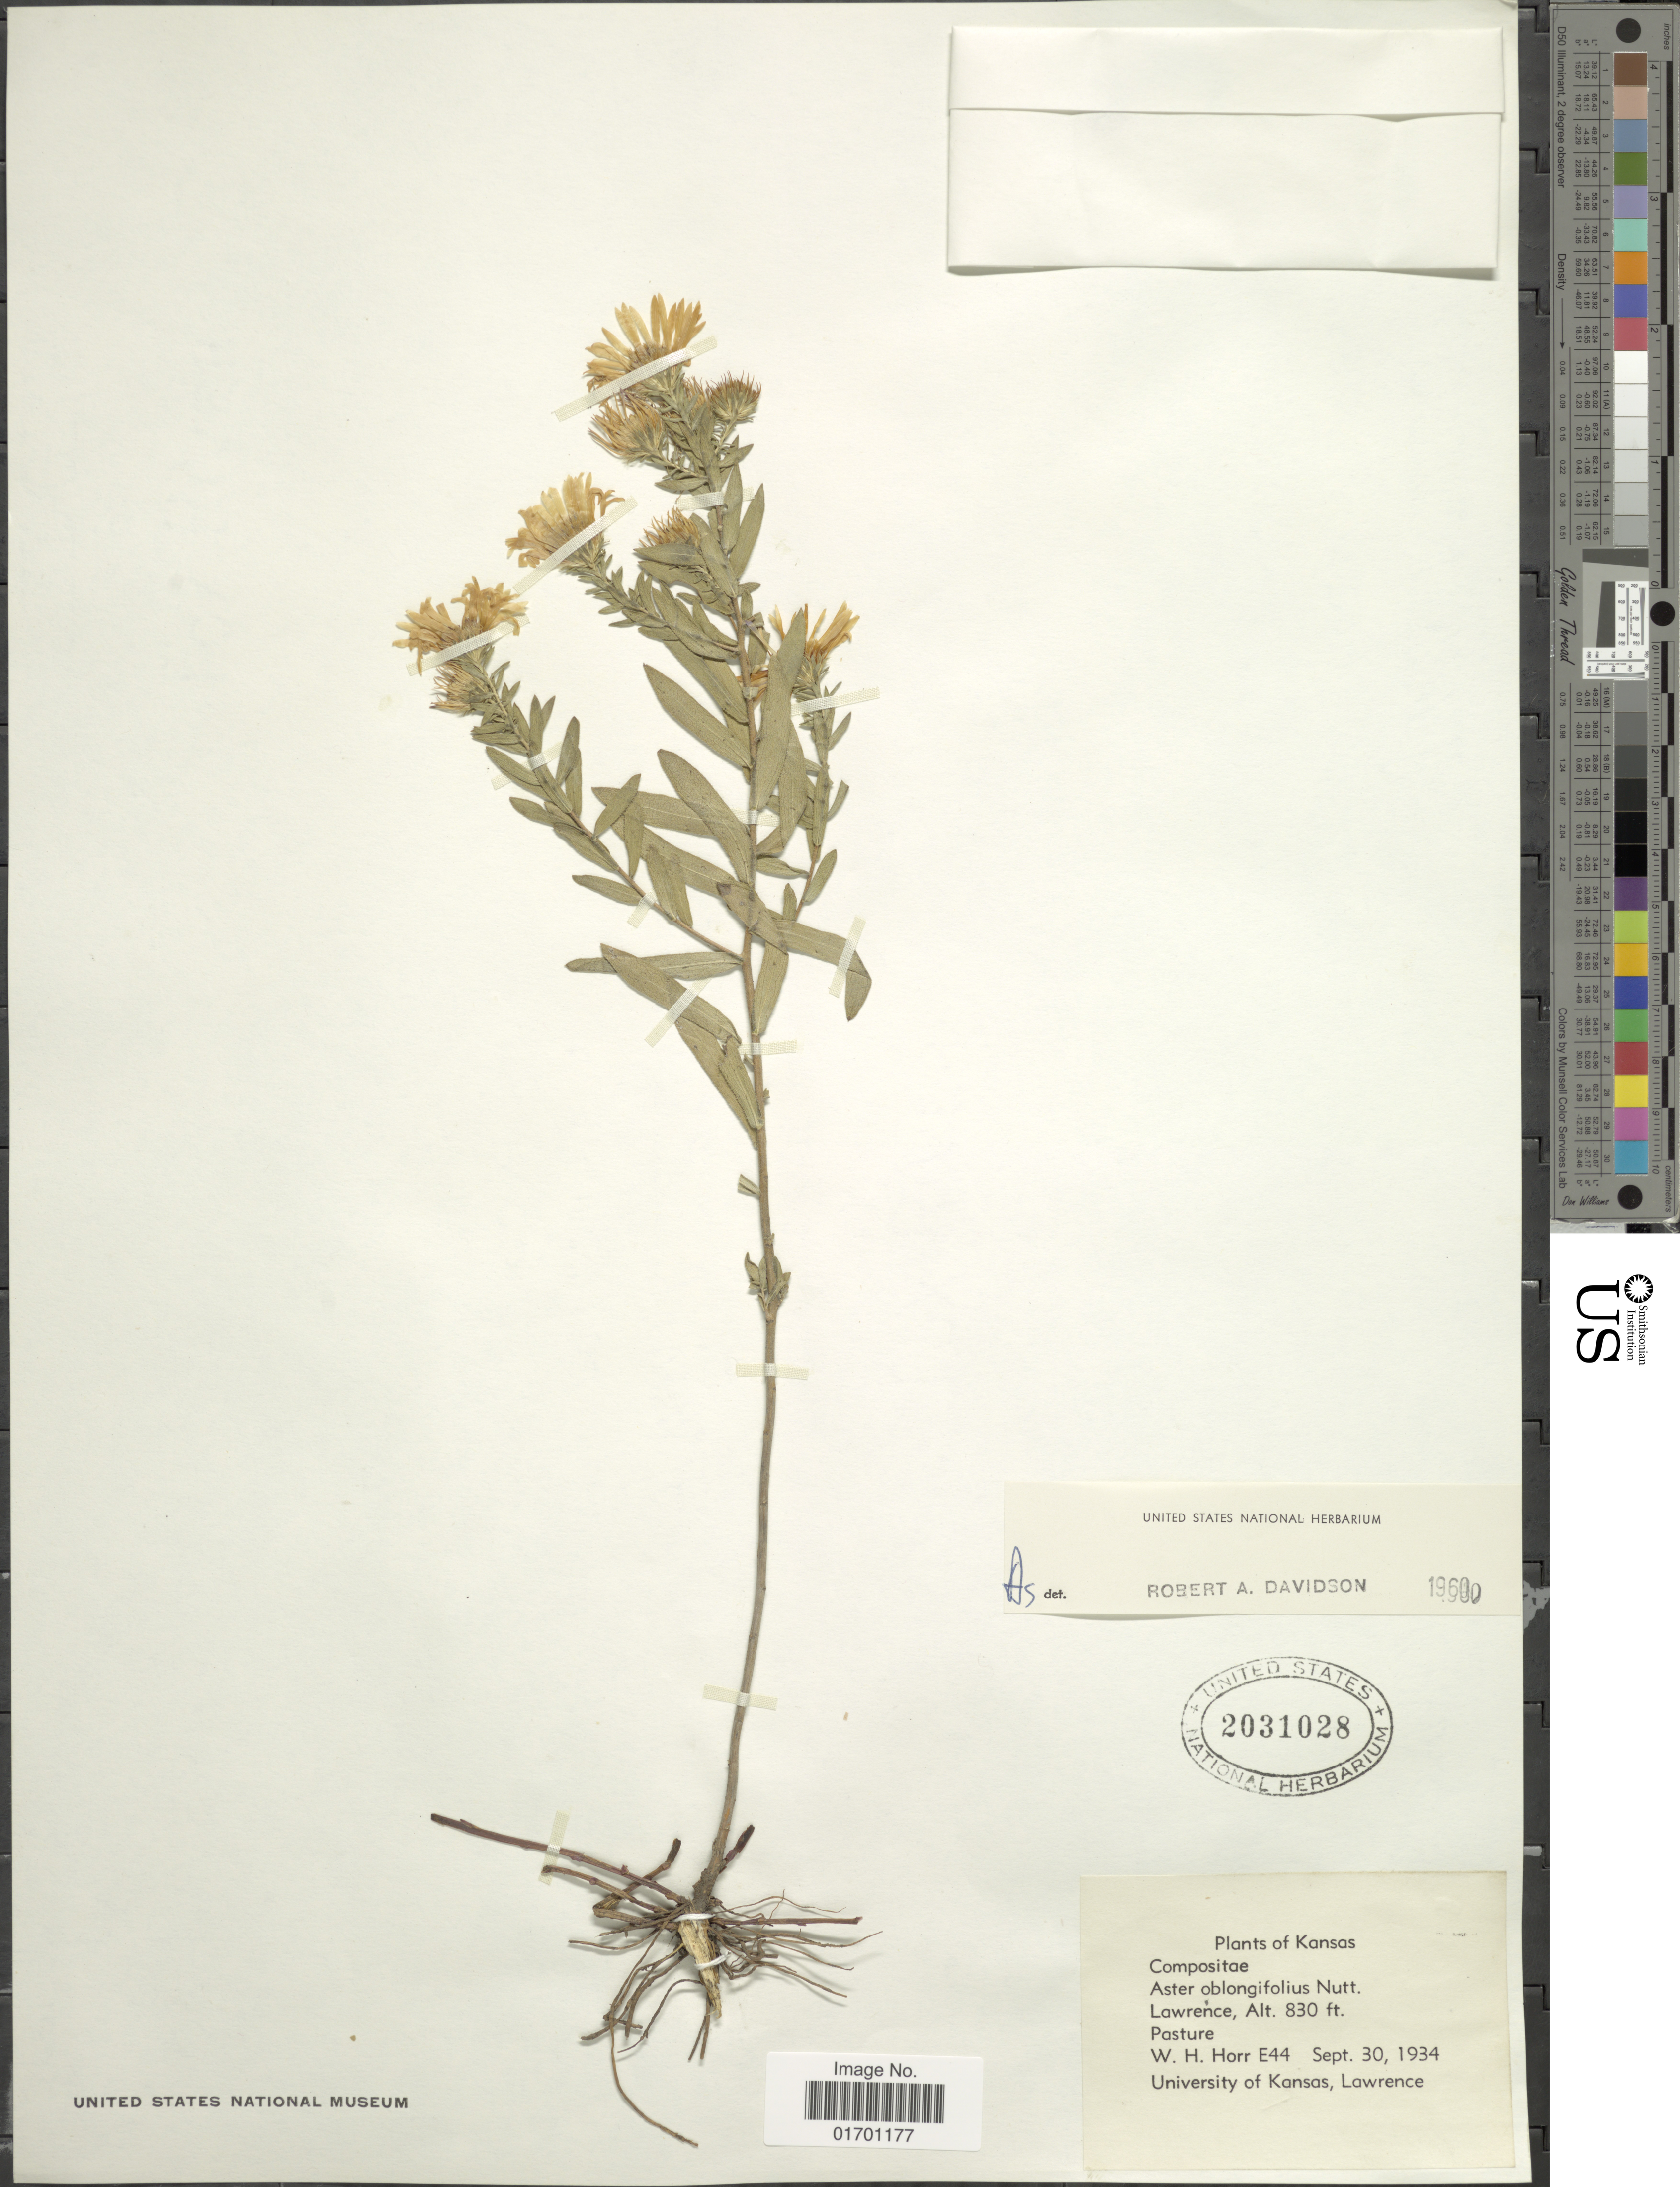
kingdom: Plantae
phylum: Tracheophyta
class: Magnoliopsida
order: Asterales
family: Asteraceae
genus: Symphyotrichum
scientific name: Symphyotrichum oblongifolium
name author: (Nutt.) G.L. Nesom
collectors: W. H. Horr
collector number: E 44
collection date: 1934-09-30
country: United States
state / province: Kansas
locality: Lawrence.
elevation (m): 253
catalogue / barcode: US 2031028